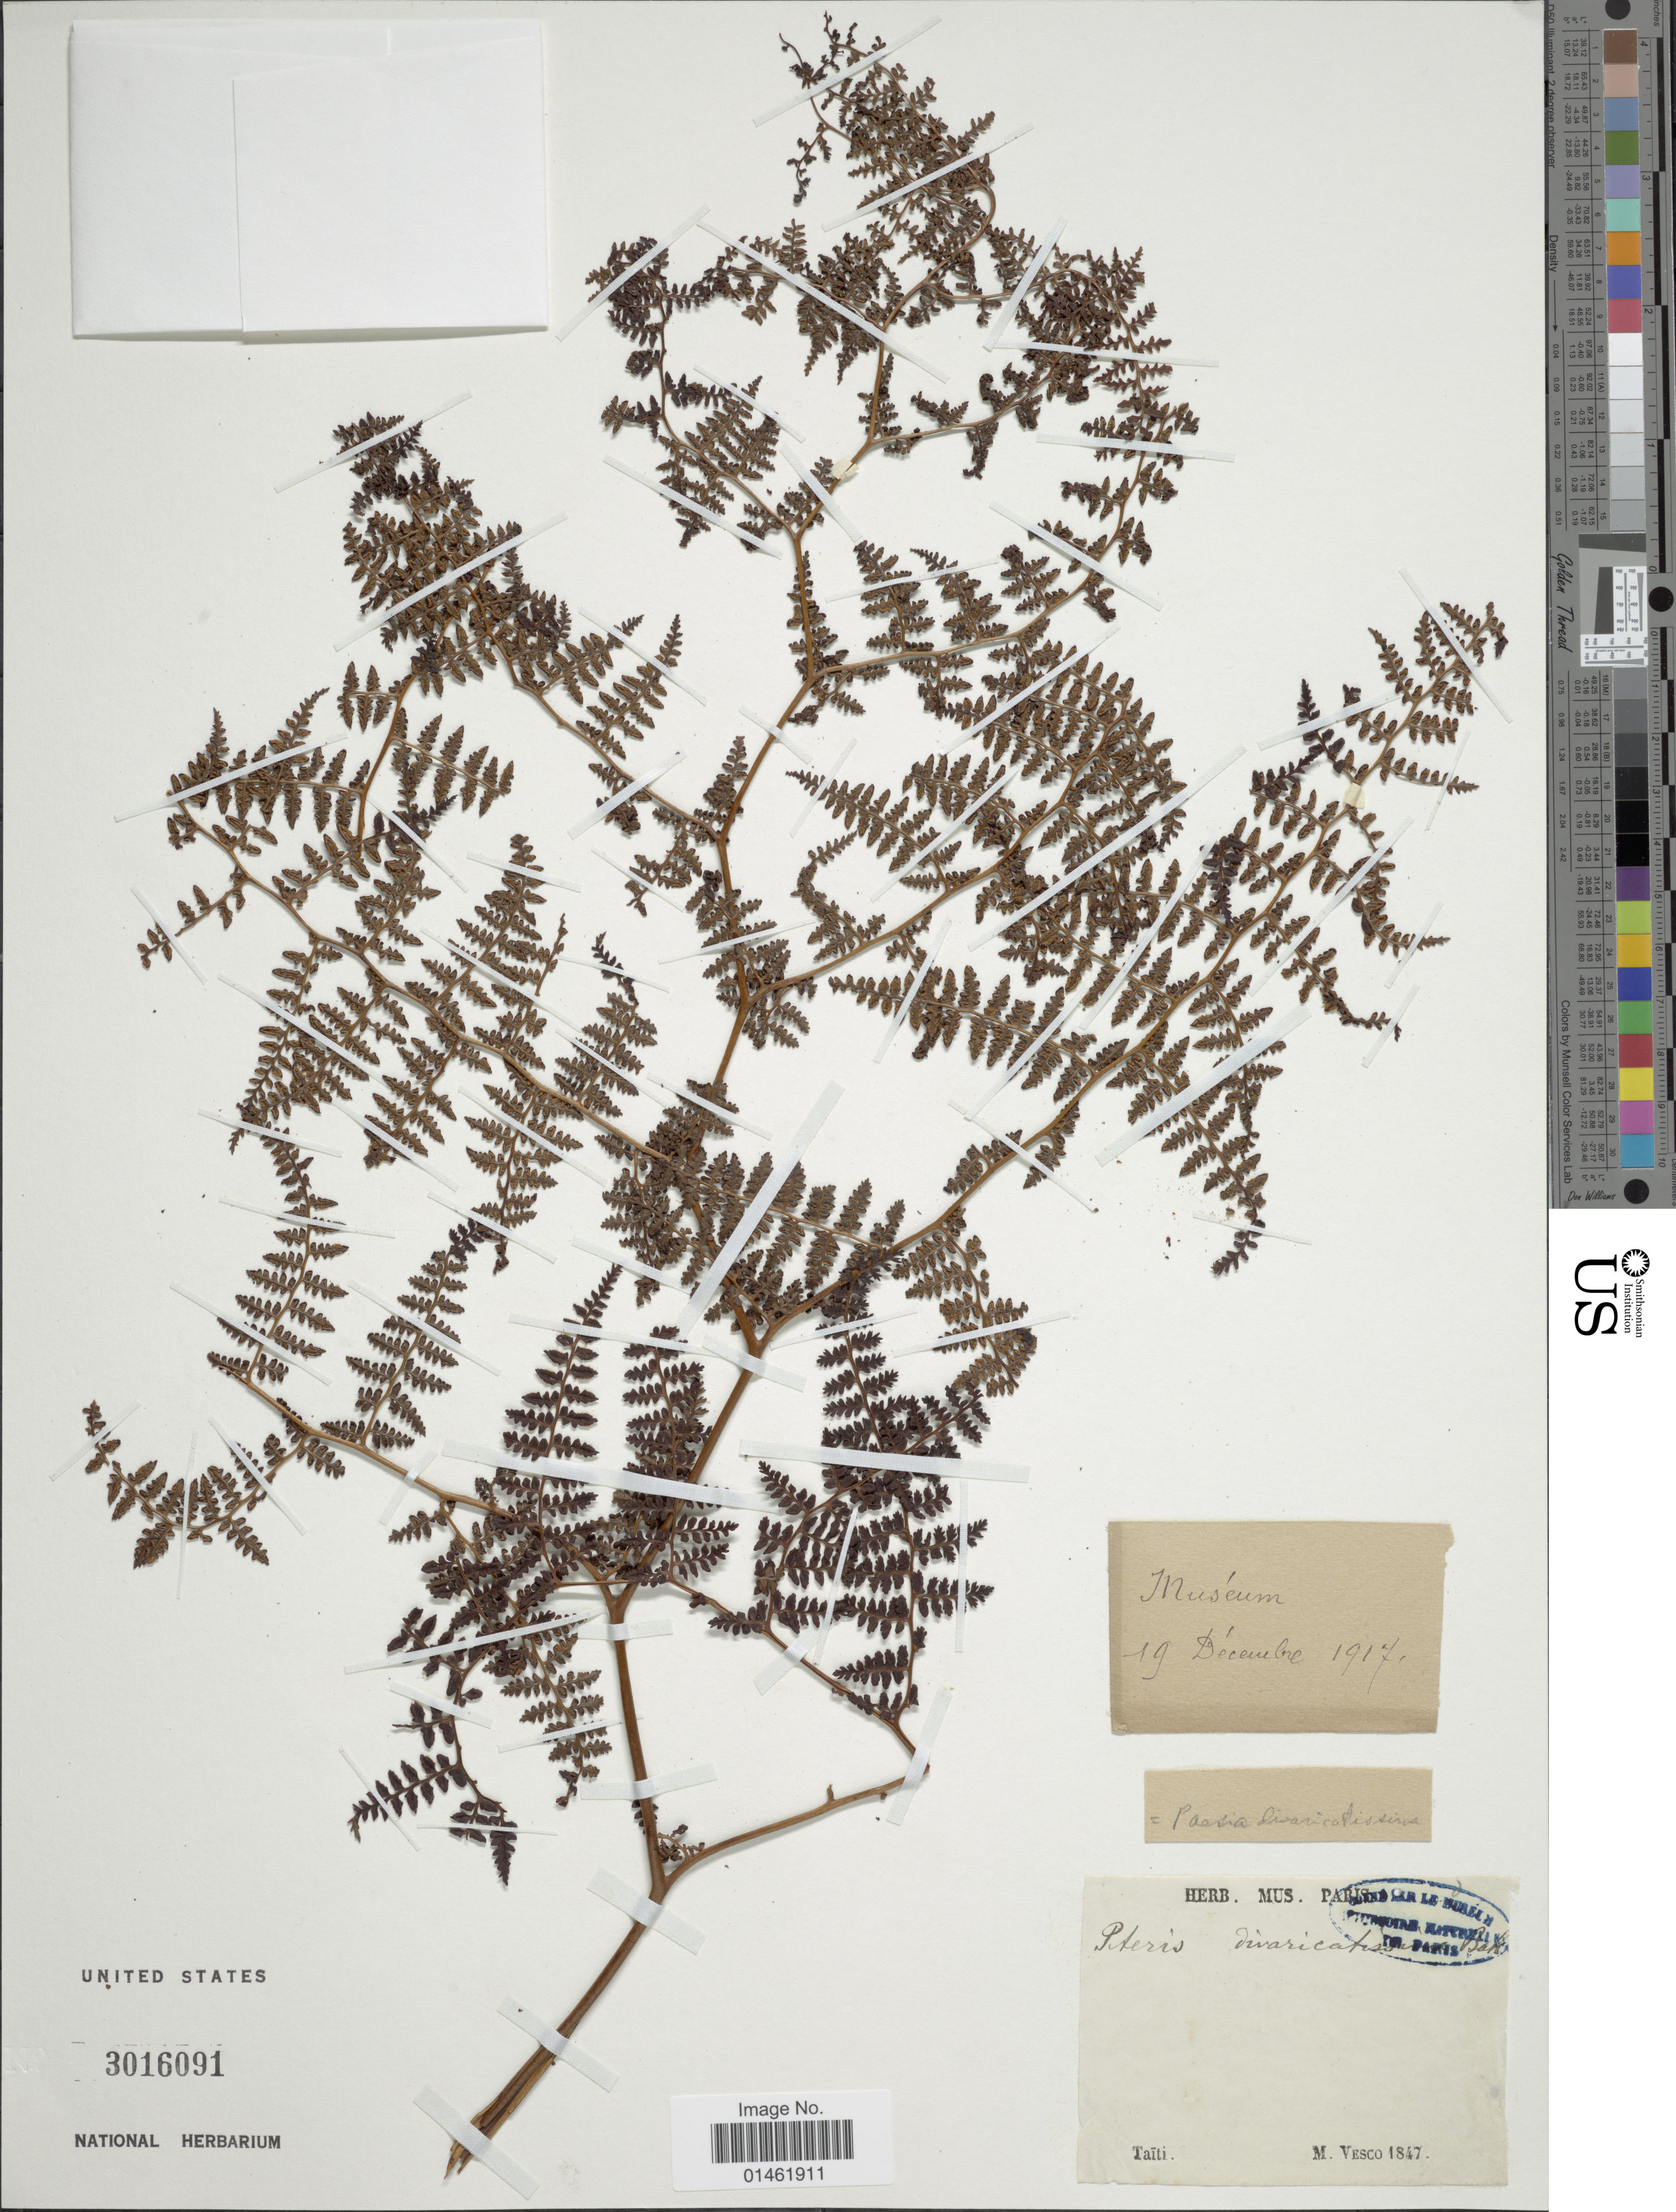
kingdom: Plantae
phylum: Tracheophyta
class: Polypodiopsida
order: Polypodiales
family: Dennstaedtiaceae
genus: Paesia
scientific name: Paesia divaricatissima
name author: (Dryand. ex Baker) Copel.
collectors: M. Vesco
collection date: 1847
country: French Polynesia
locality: Taiti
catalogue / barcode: US 3016091